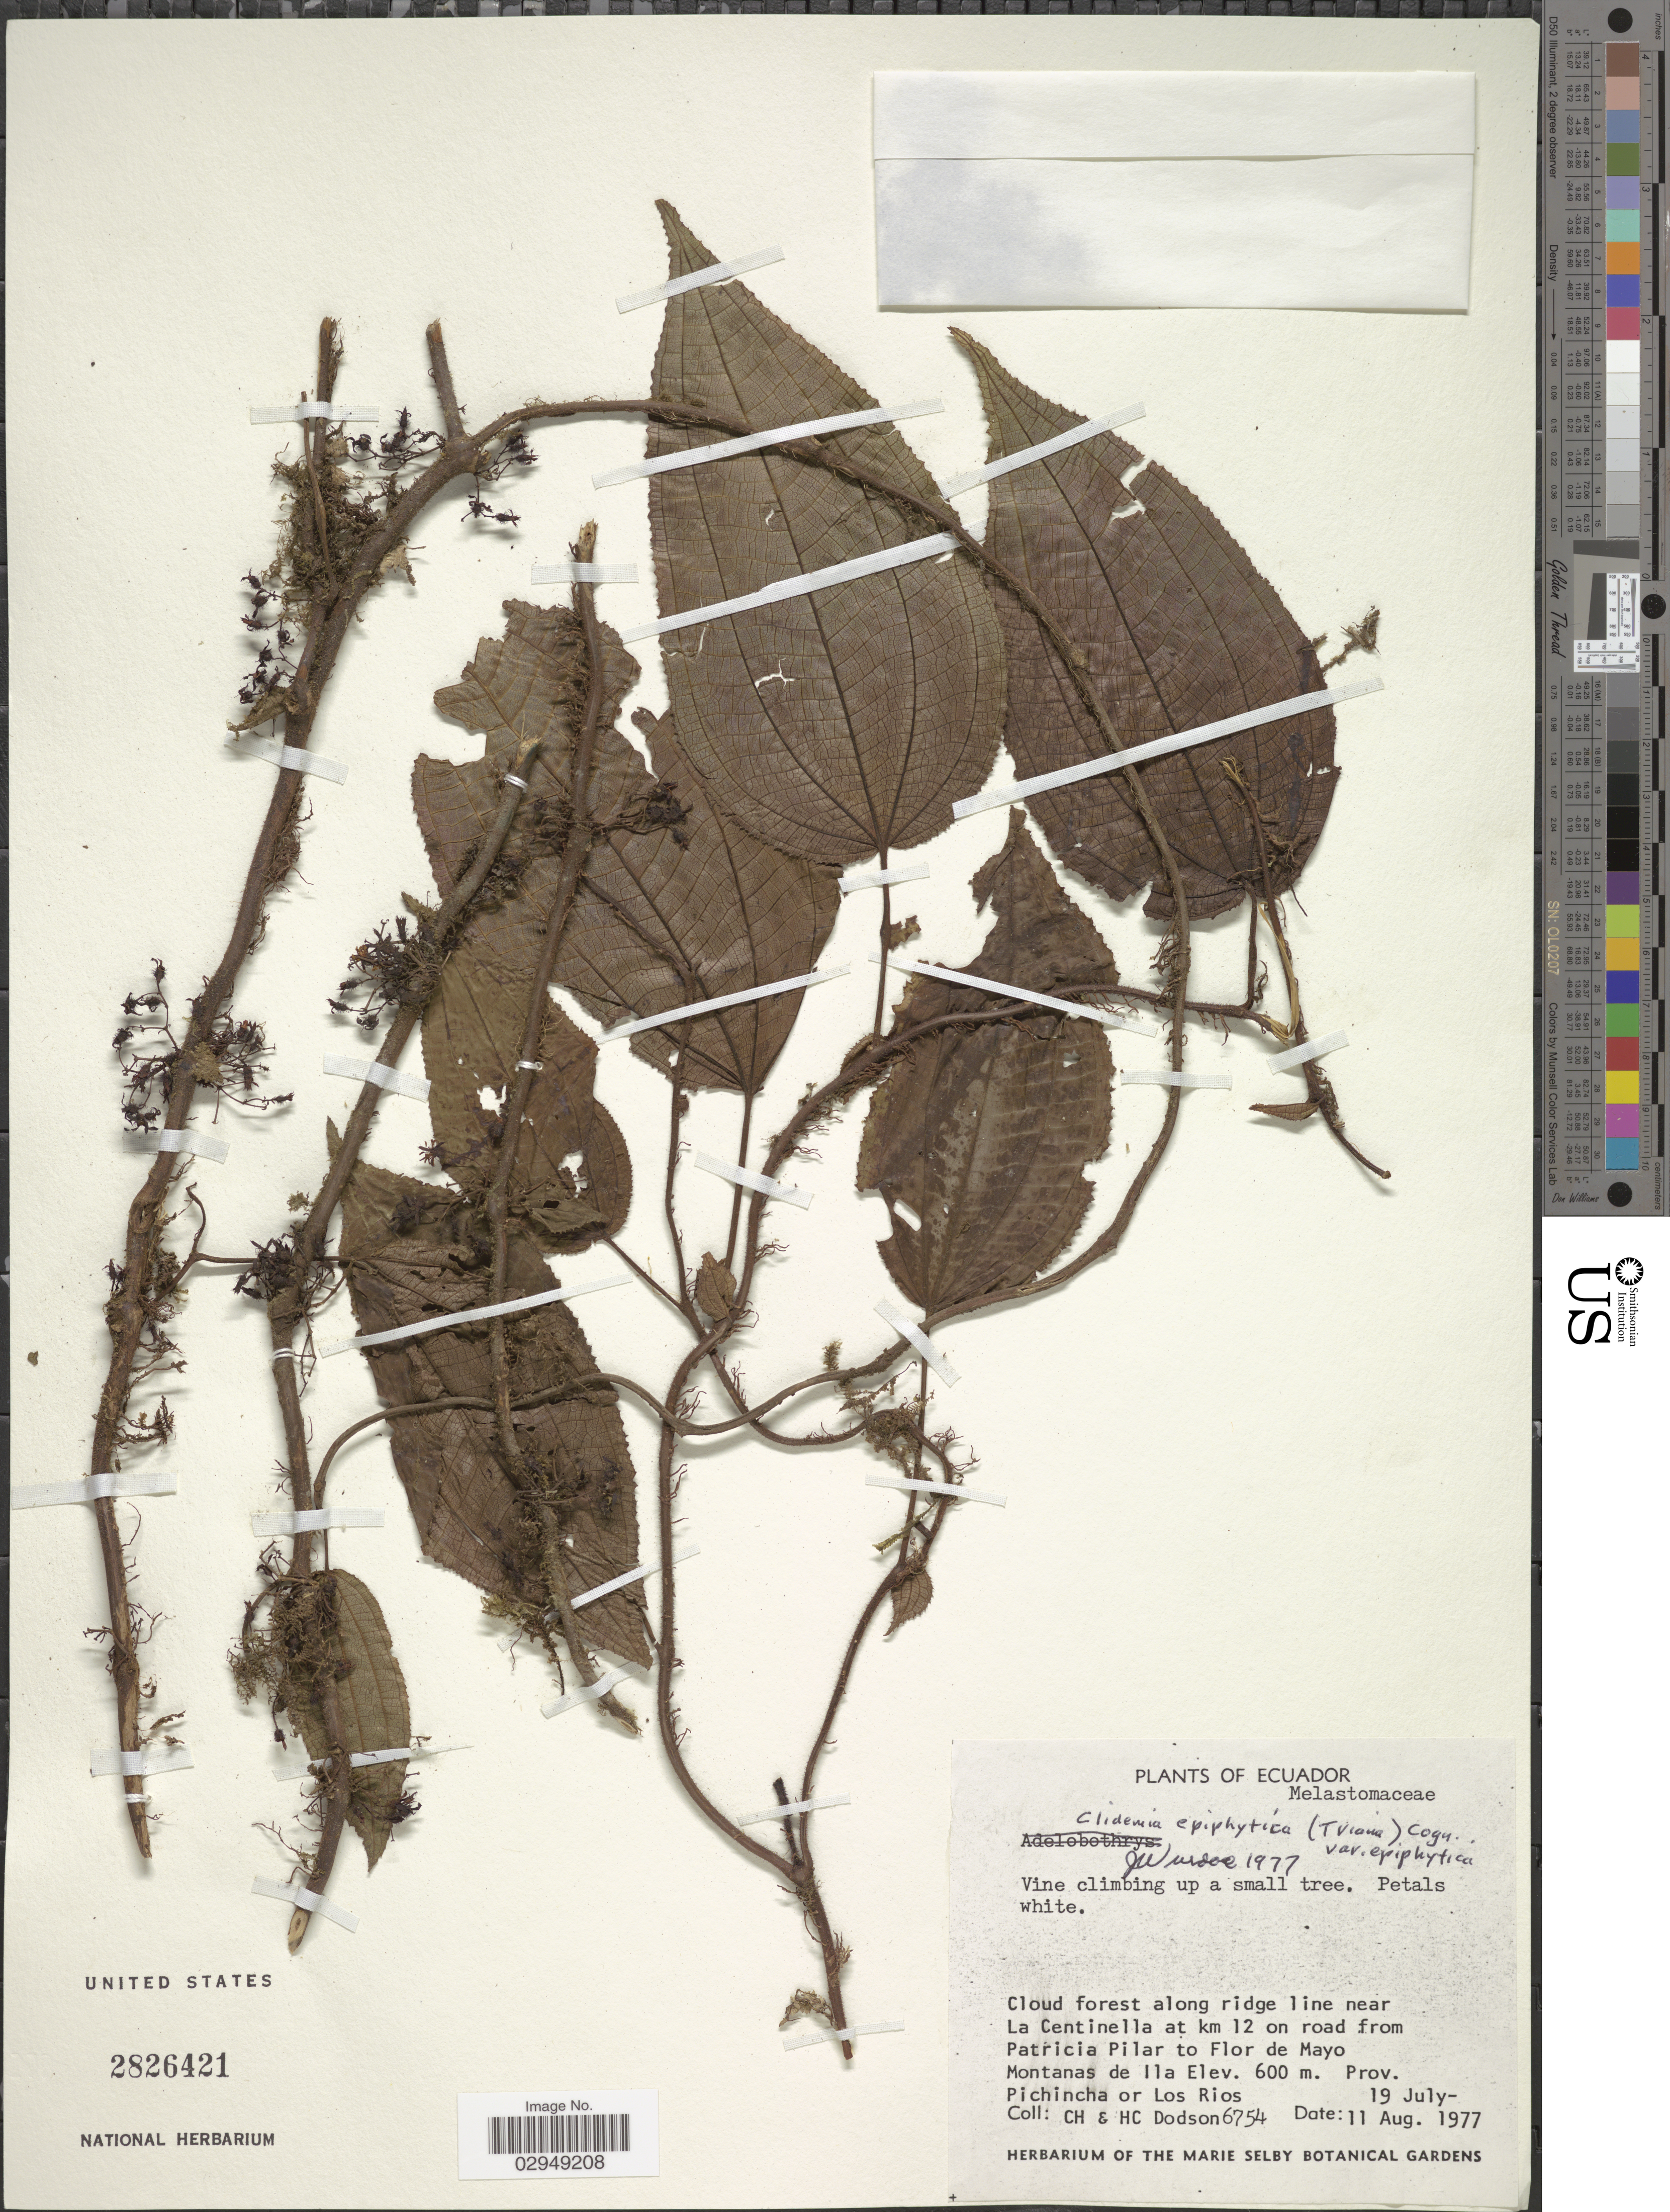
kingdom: Plantae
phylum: Tracheophyta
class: Magnoliopsida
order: Myrtales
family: Melastomataceae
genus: Clidemia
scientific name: Clidemia epiphytica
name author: (Triana) Cogn.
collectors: C. H. Dodson & H. C. Dodson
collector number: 6754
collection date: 1977-08-11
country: Ecuador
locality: Cloud forest along ridge line near La Centinella at km 12 on road from Patricia Pilar to Flor de Mayo, Montanas de Ila, Prov. Pichincha or Los Rios.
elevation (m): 600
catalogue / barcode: US 2826421